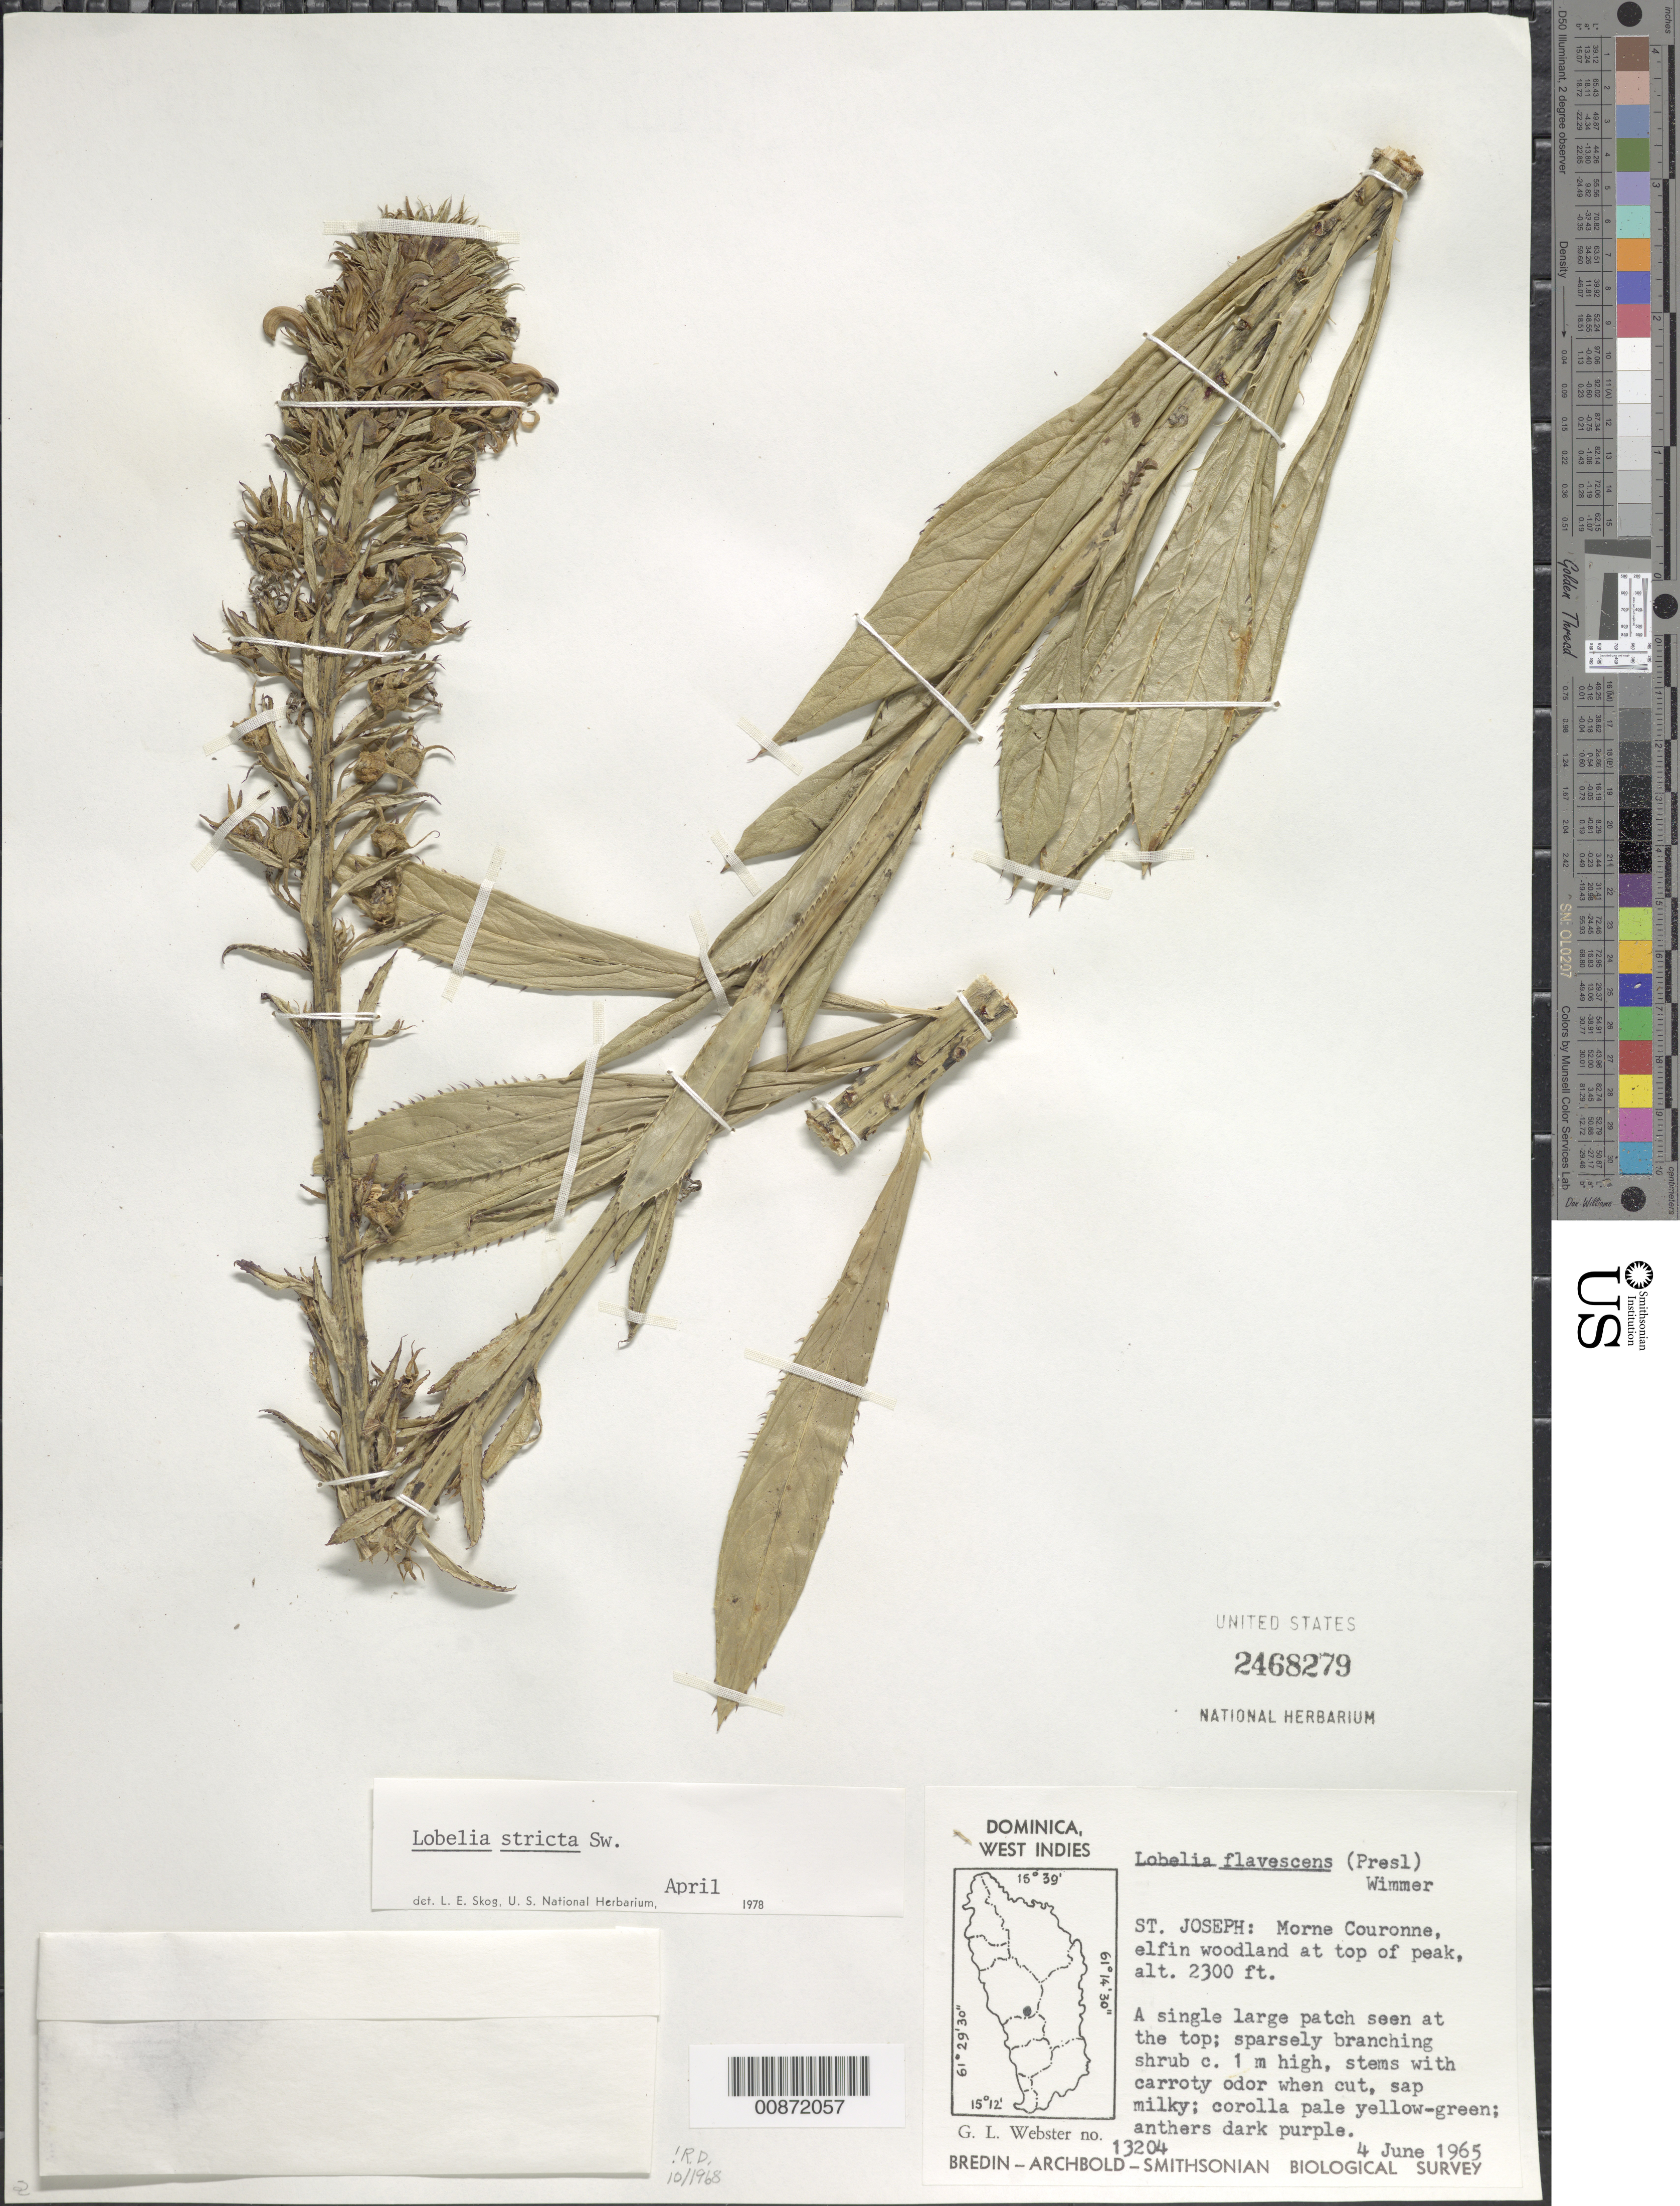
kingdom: Plantae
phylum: Tracheophyta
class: Magnoliopsida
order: Asterales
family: Campanulaceae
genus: Lobelia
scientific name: Lobelia stricta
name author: Sw.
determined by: Skog, Laurence E.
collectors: G. L. Webster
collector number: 13204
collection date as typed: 04 Jun 1965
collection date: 1965-06-04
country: Dominica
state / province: St. Joseph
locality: Morne Couronne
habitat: Elfin woodland at top of morne peak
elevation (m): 701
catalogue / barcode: US 2468279